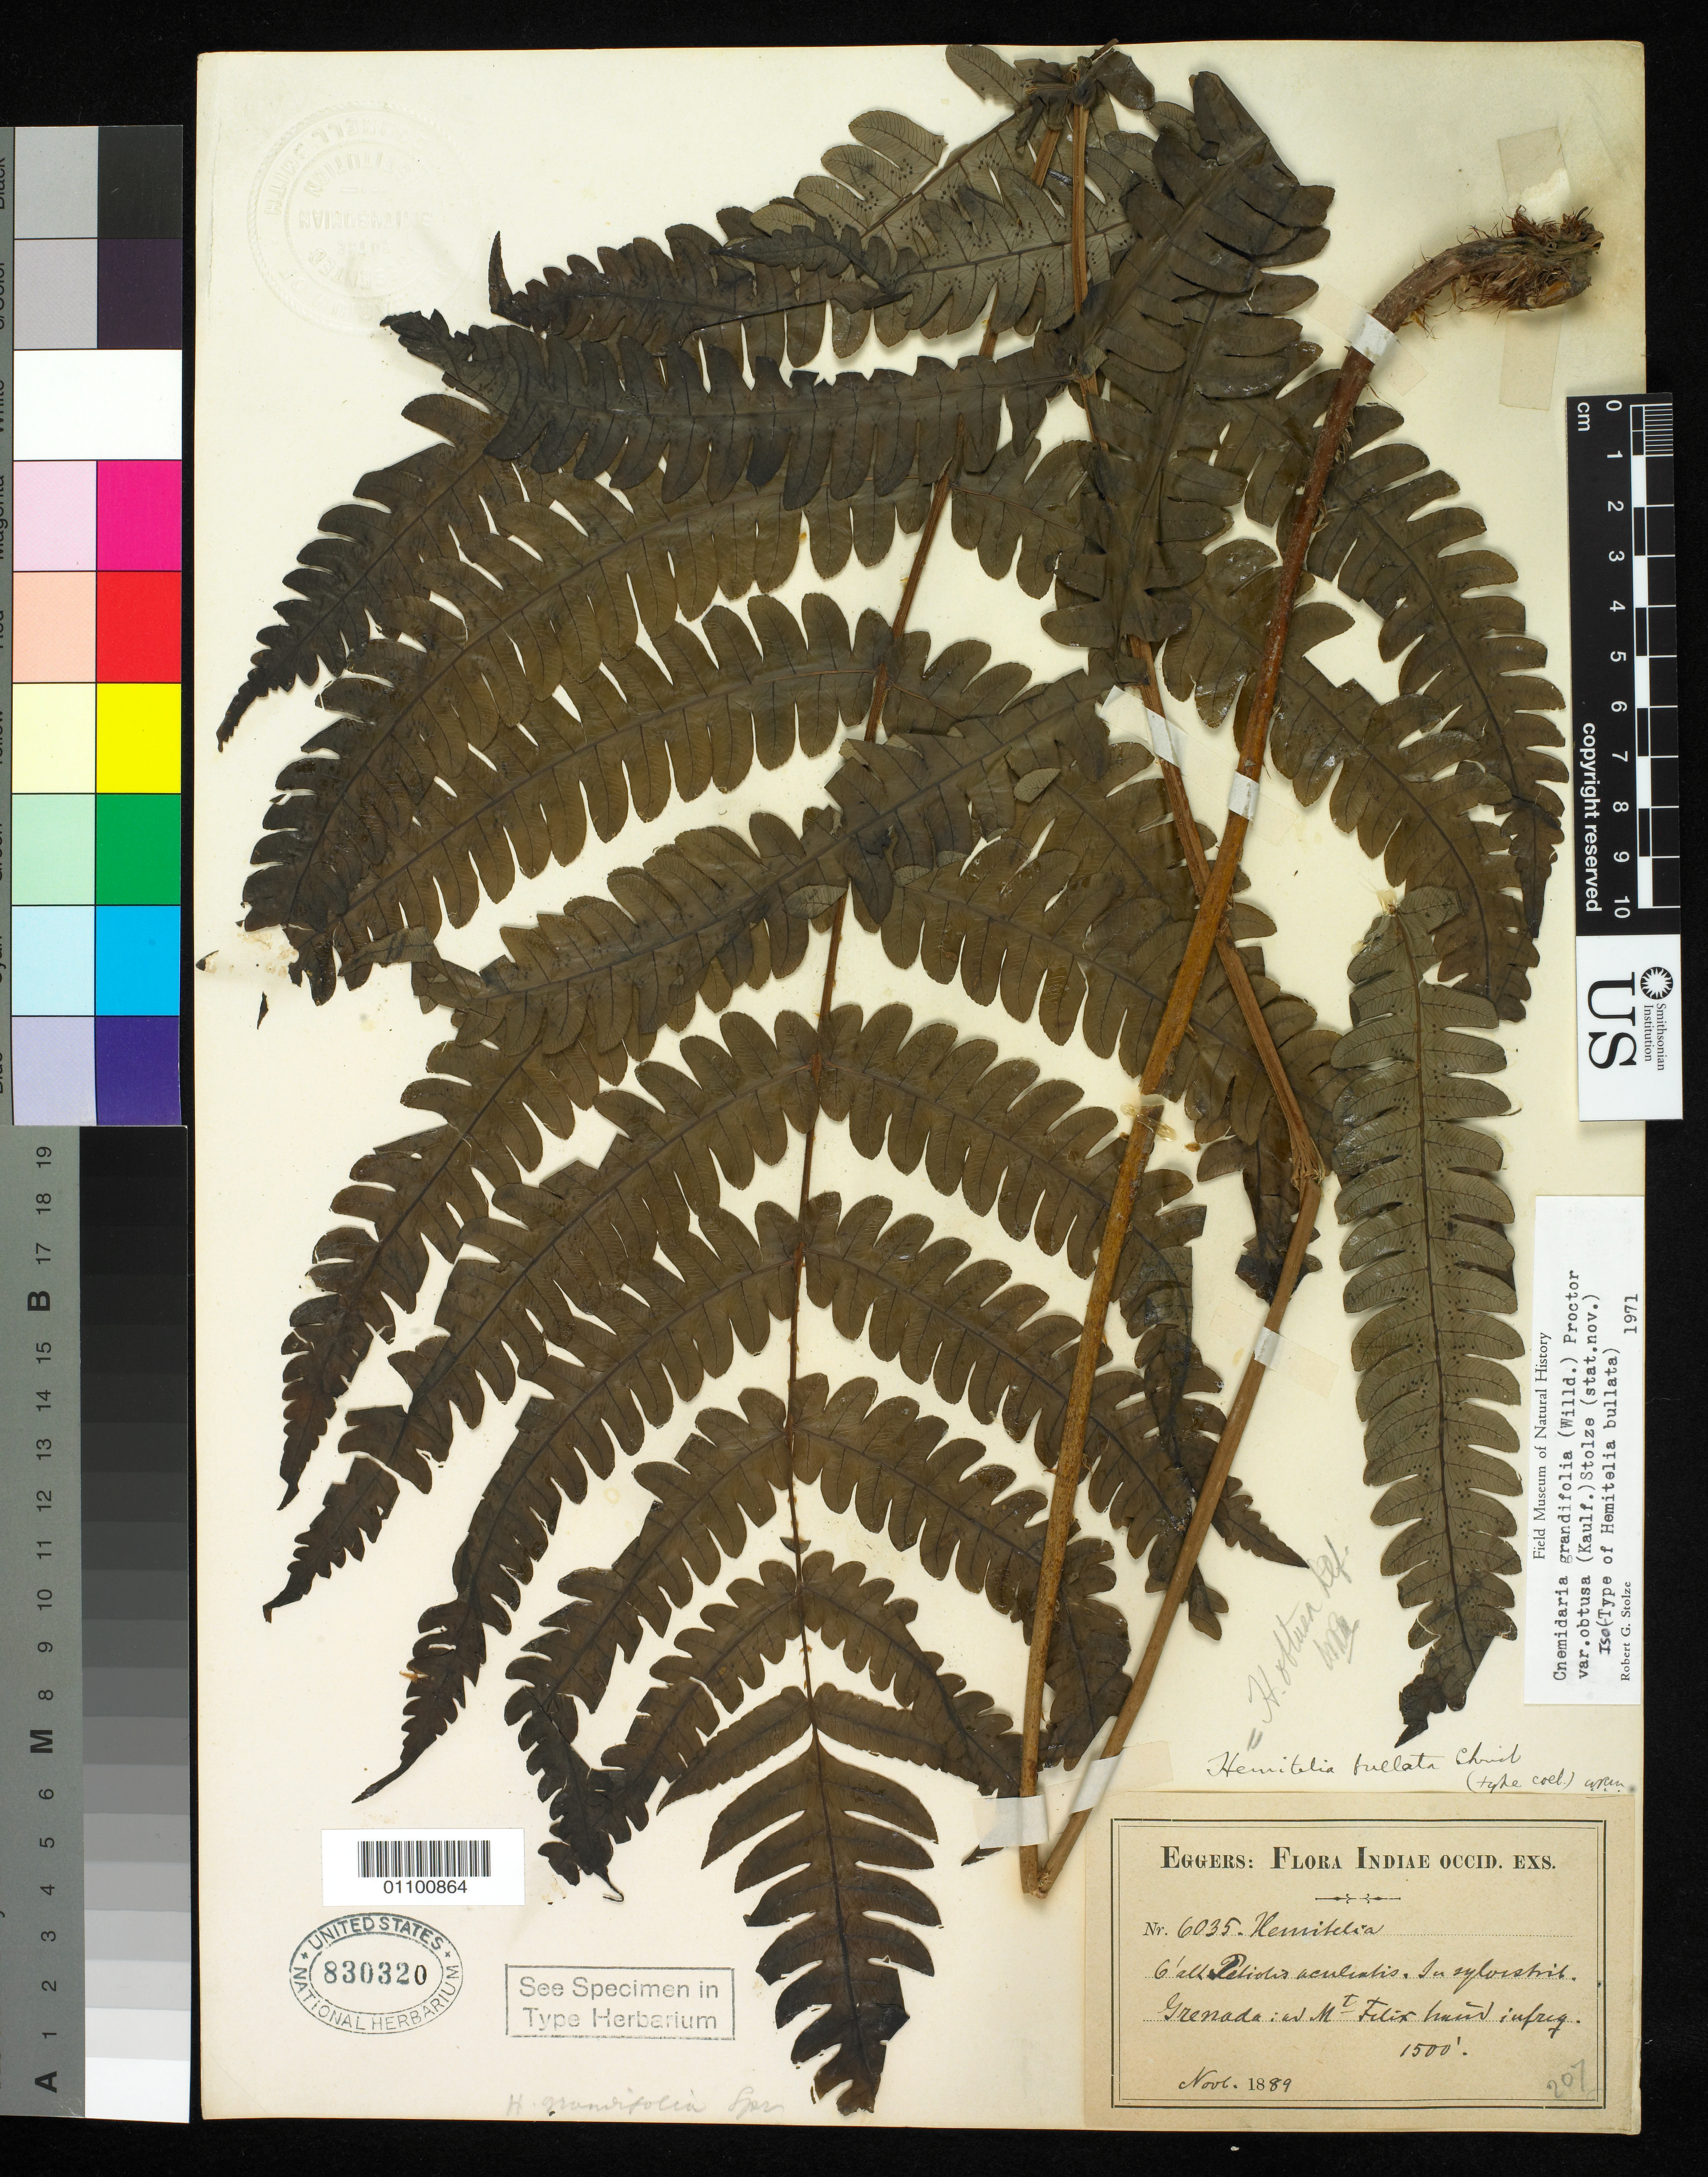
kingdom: Plantae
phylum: Tracheophyta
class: Polypodiopsida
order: Cyatheales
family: Cyatheaceae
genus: Hemitelia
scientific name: Hemitelia bullata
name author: Christ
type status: Type Collection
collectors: H. F. A. von Eggers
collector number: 6035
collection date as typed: Nov 1889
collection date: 1889-11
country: Grenada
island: Windward Is.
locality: Mt Felix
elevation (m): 457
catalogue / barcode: US 830320